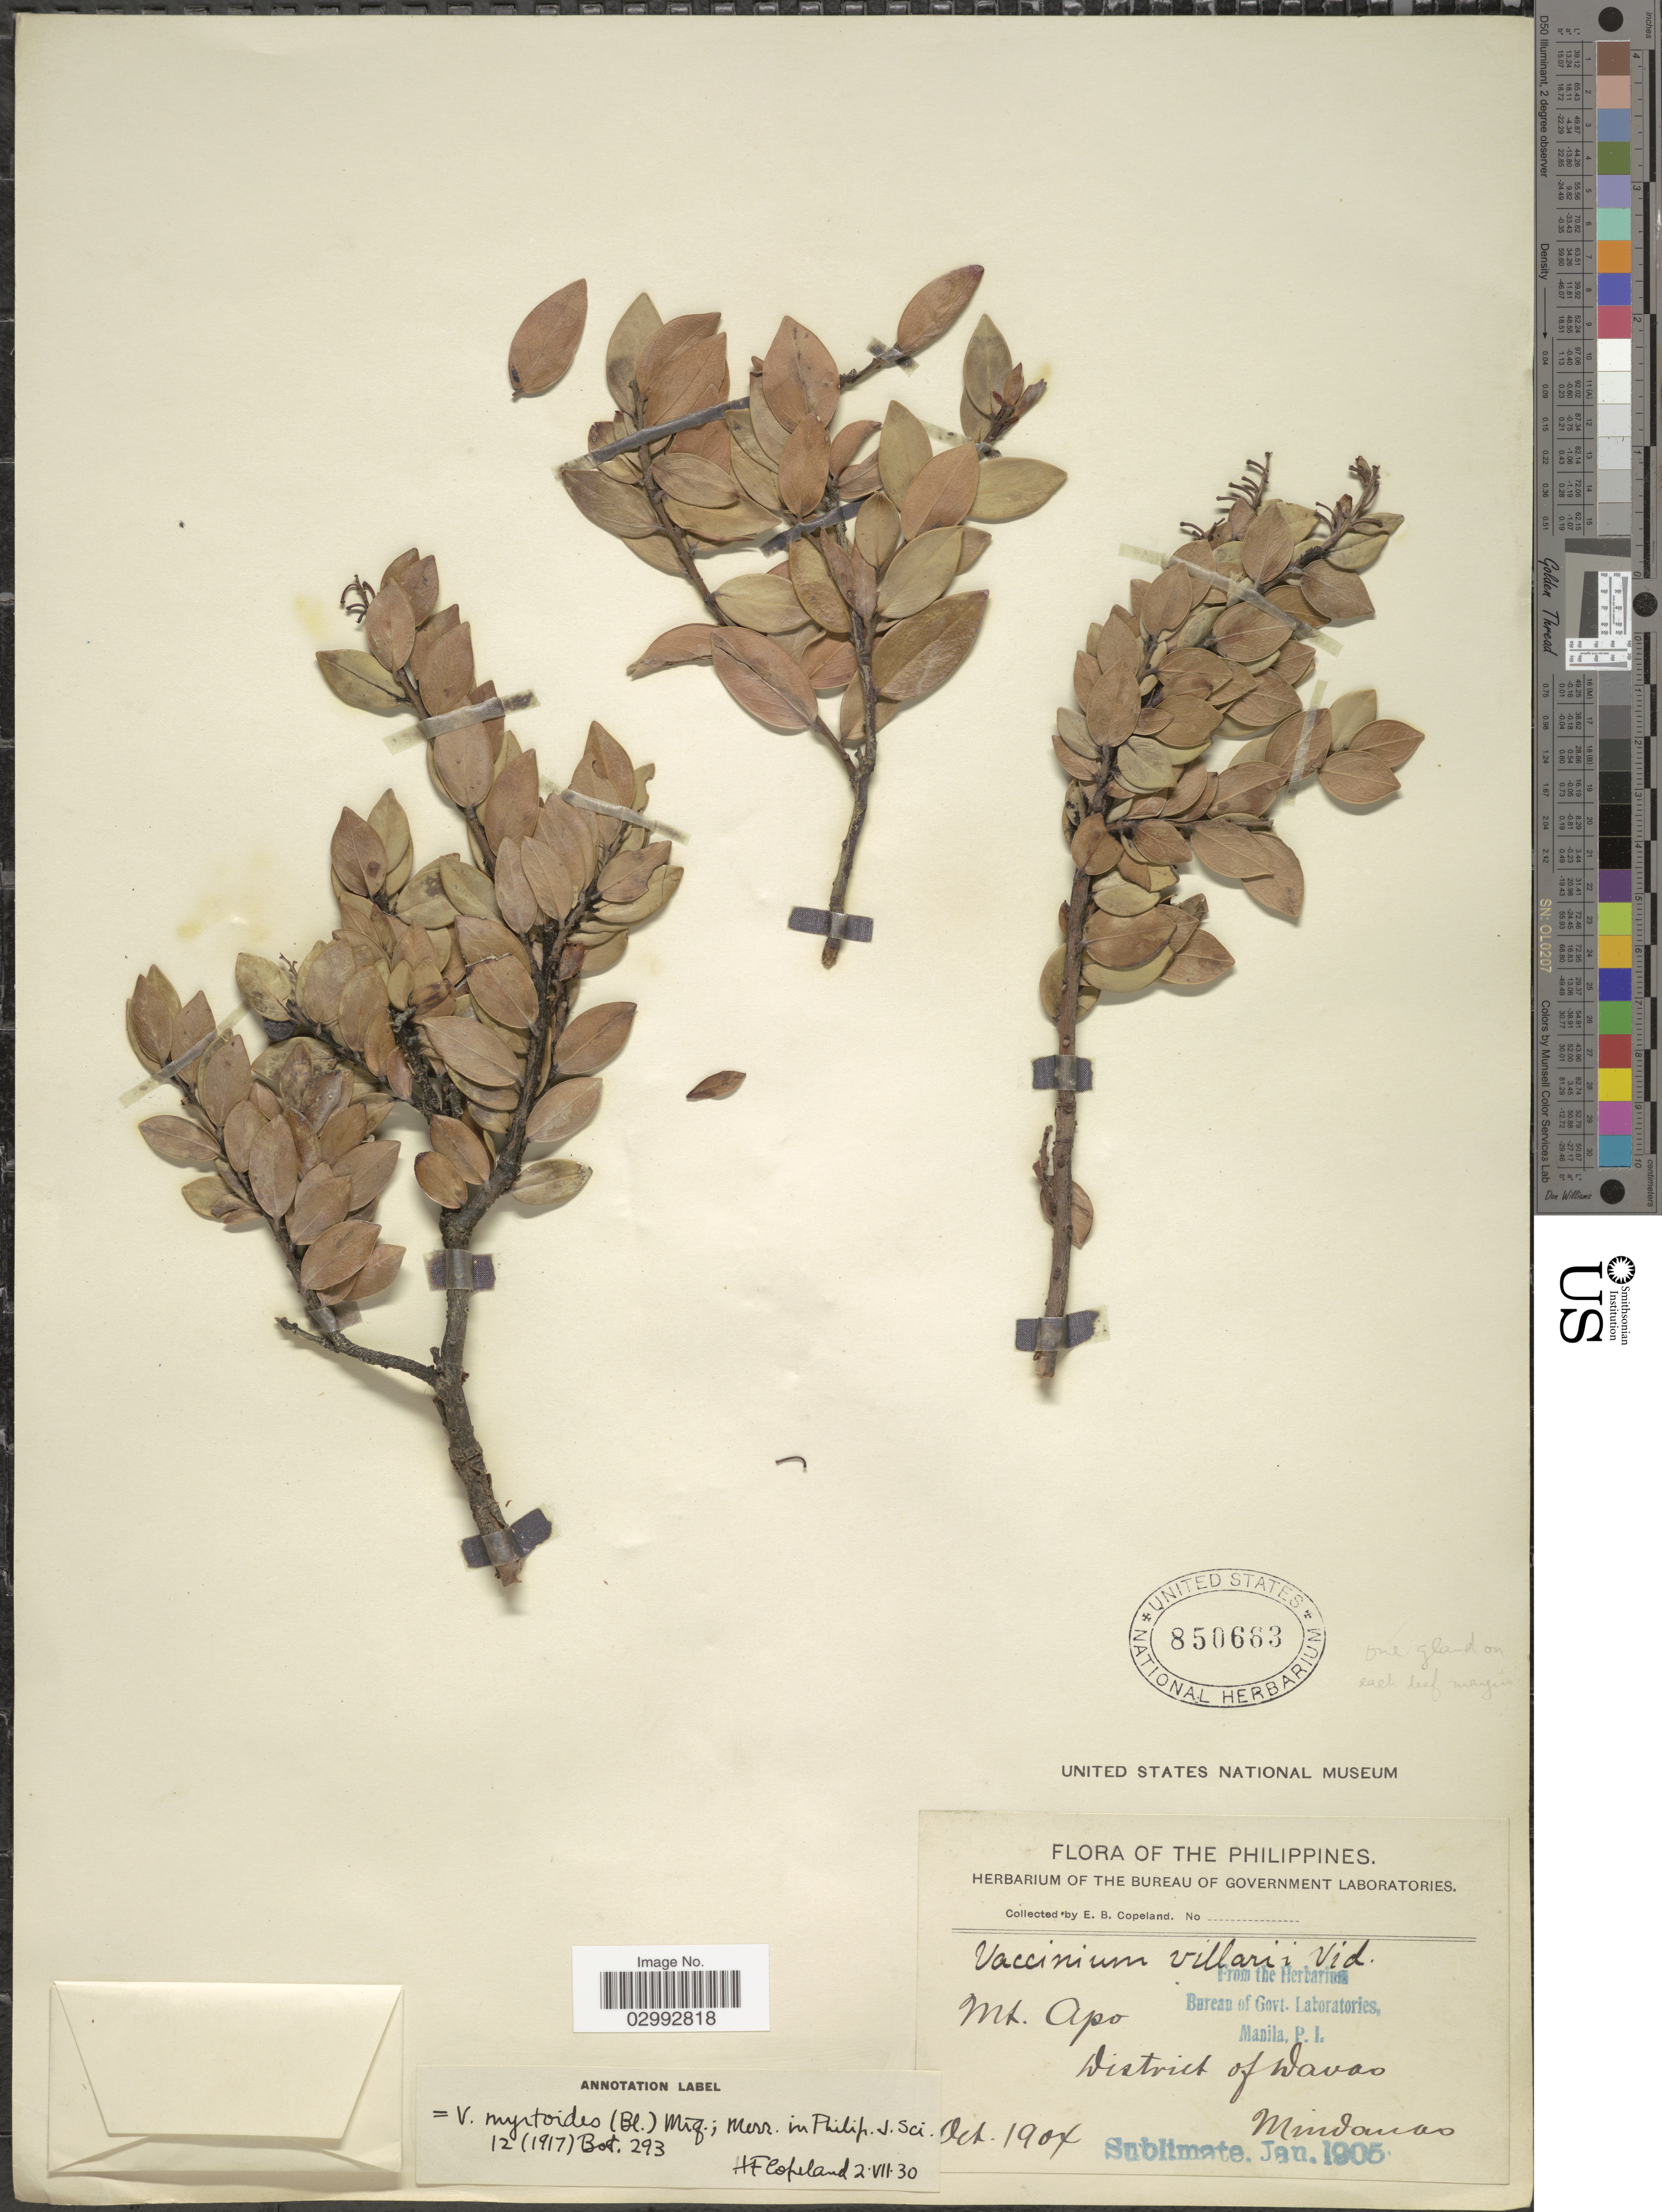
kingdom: Plantae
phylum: Tracheophyta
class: Magnoliopsida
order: Ericales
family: Ericaceae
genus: Vaccinium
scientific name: Vaccinium myrtoides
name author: Miq.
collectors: E. B. Copeland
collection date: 1904-10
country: Philippines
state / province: Davao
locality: Mt. Apo. District of Davao. Mindanao.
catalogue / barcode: US 850663